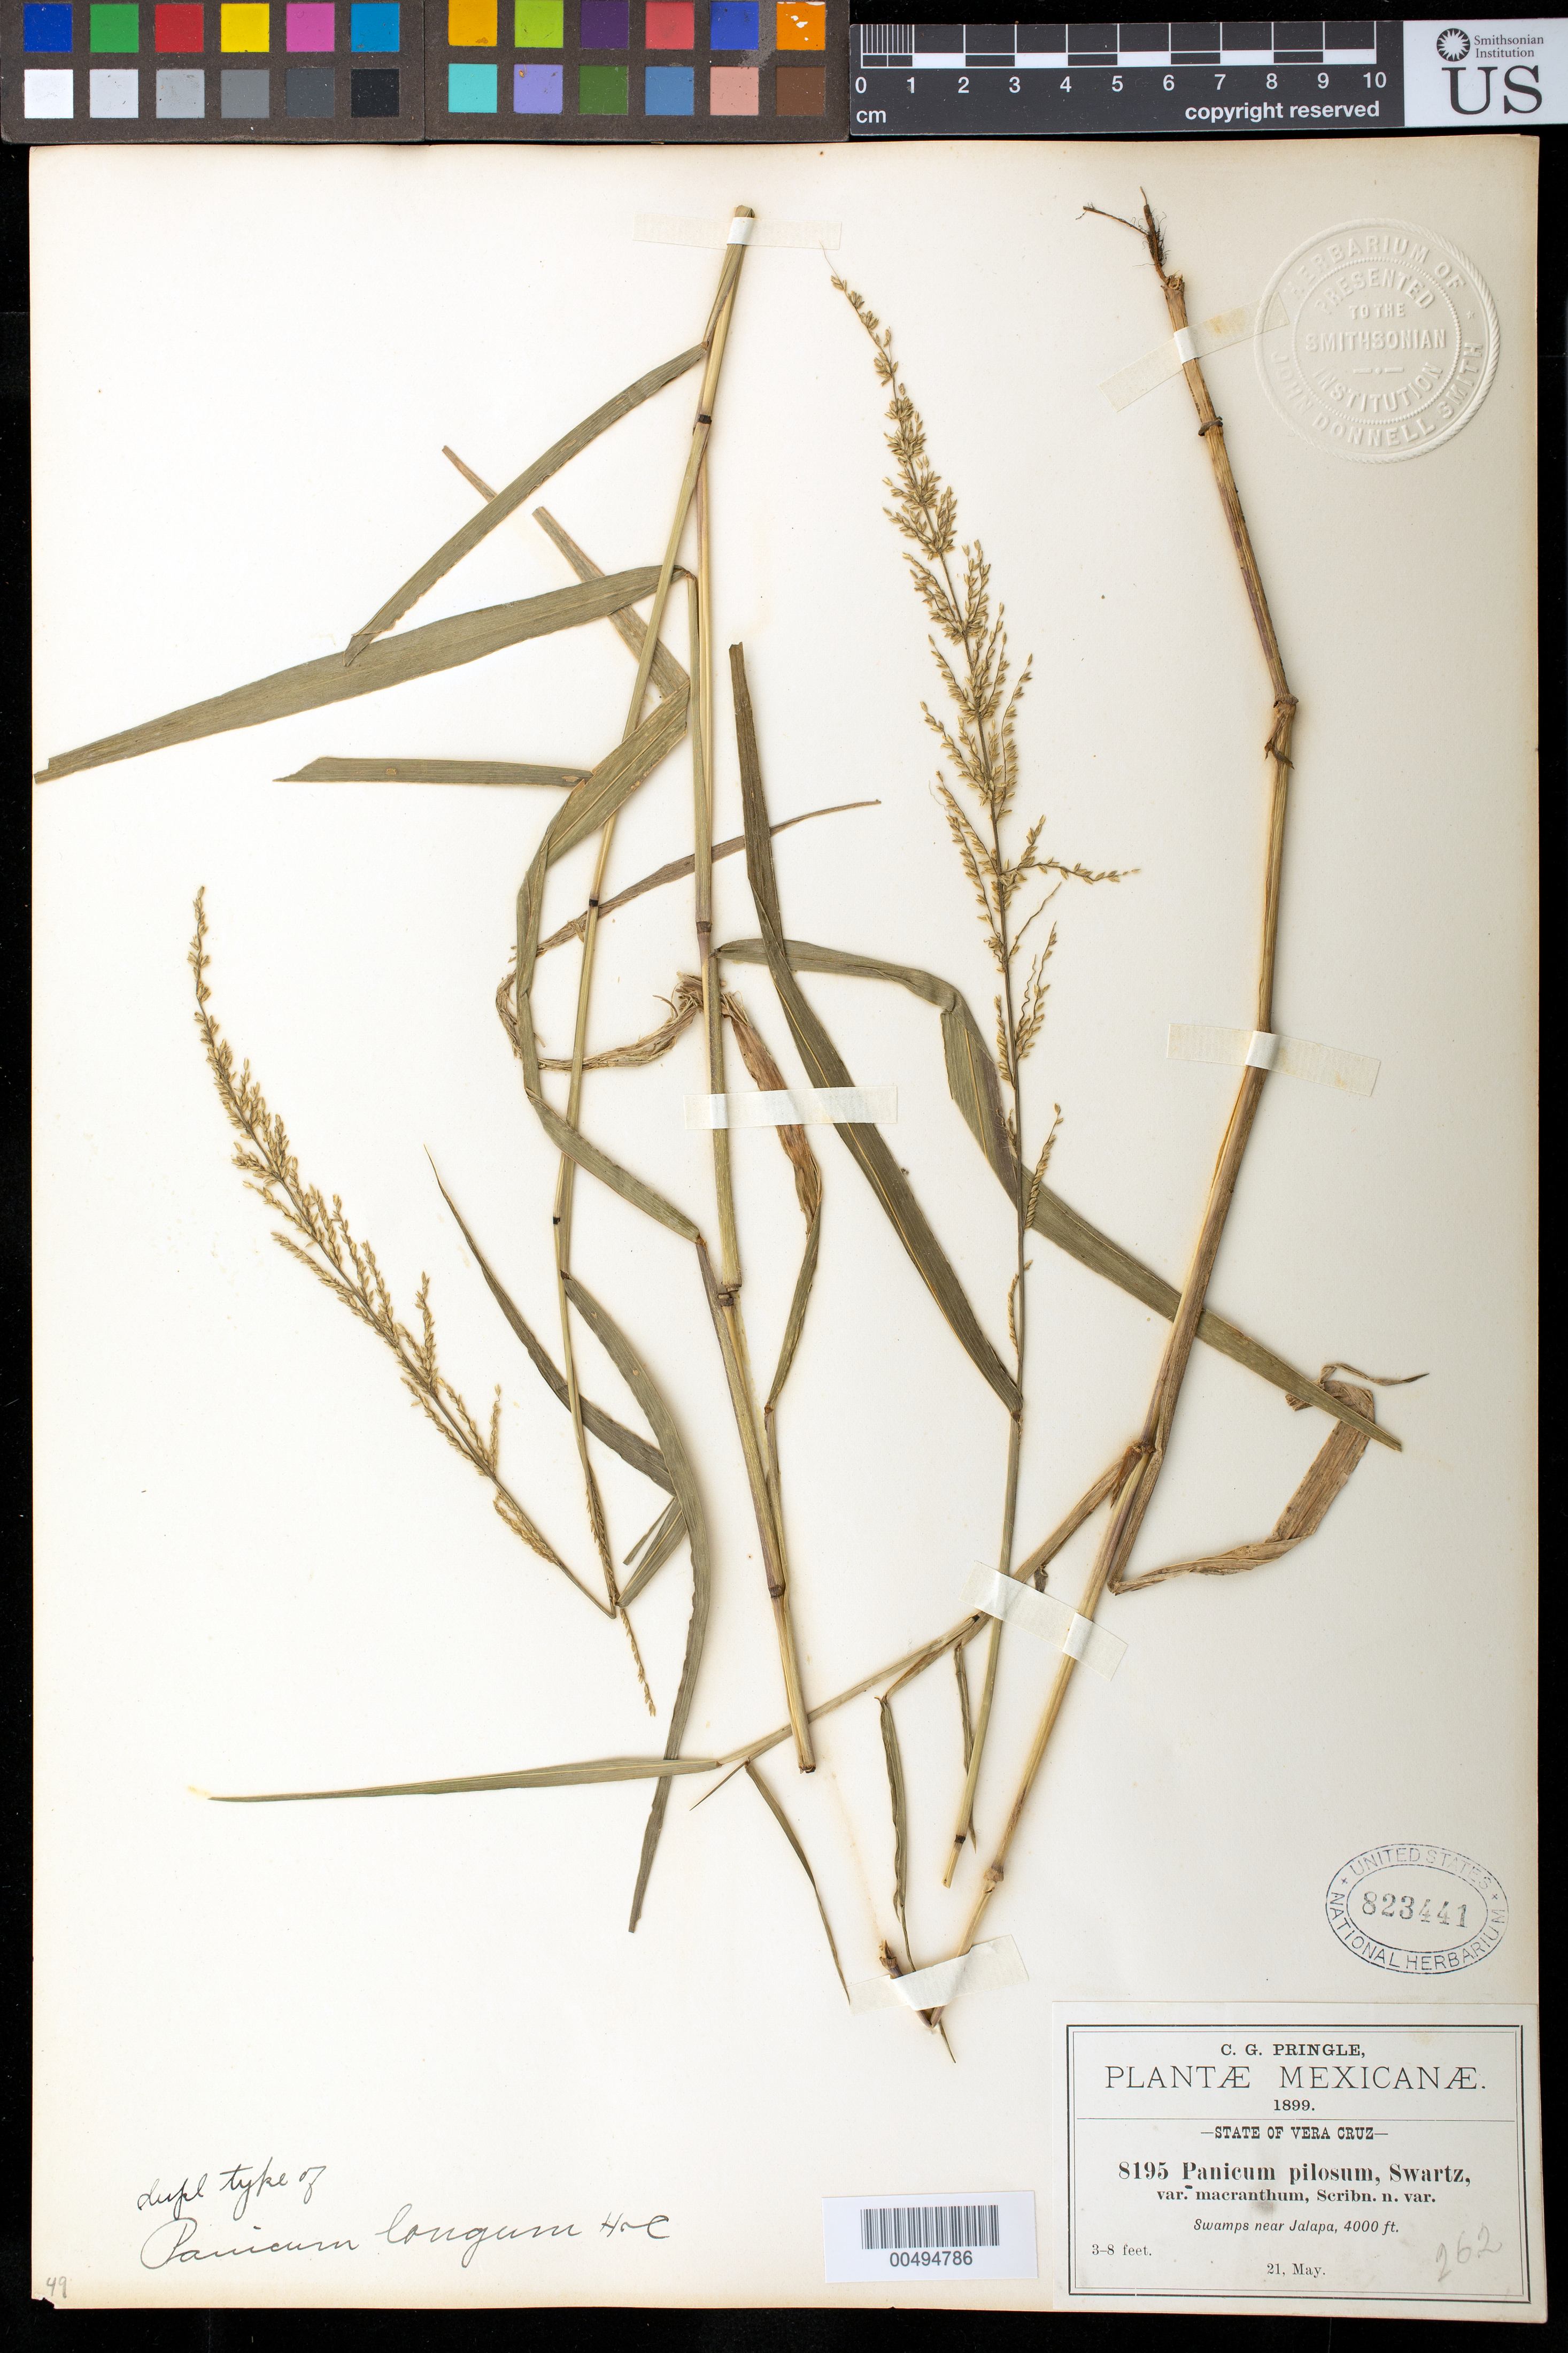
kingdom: Plantae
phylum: Tracheophyta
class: Liliopsida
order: Poales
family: Poaceae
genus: Panicum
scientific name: Panicum pilosum var. macranthum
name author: Scribn.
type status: Isotype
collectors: C. G. Pringle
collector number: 8195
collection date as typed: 21 May 1899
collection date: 1899-05-21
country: Mexico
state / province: Veracruz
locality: Near Jalapa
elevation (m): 1219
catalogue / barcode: US 823441